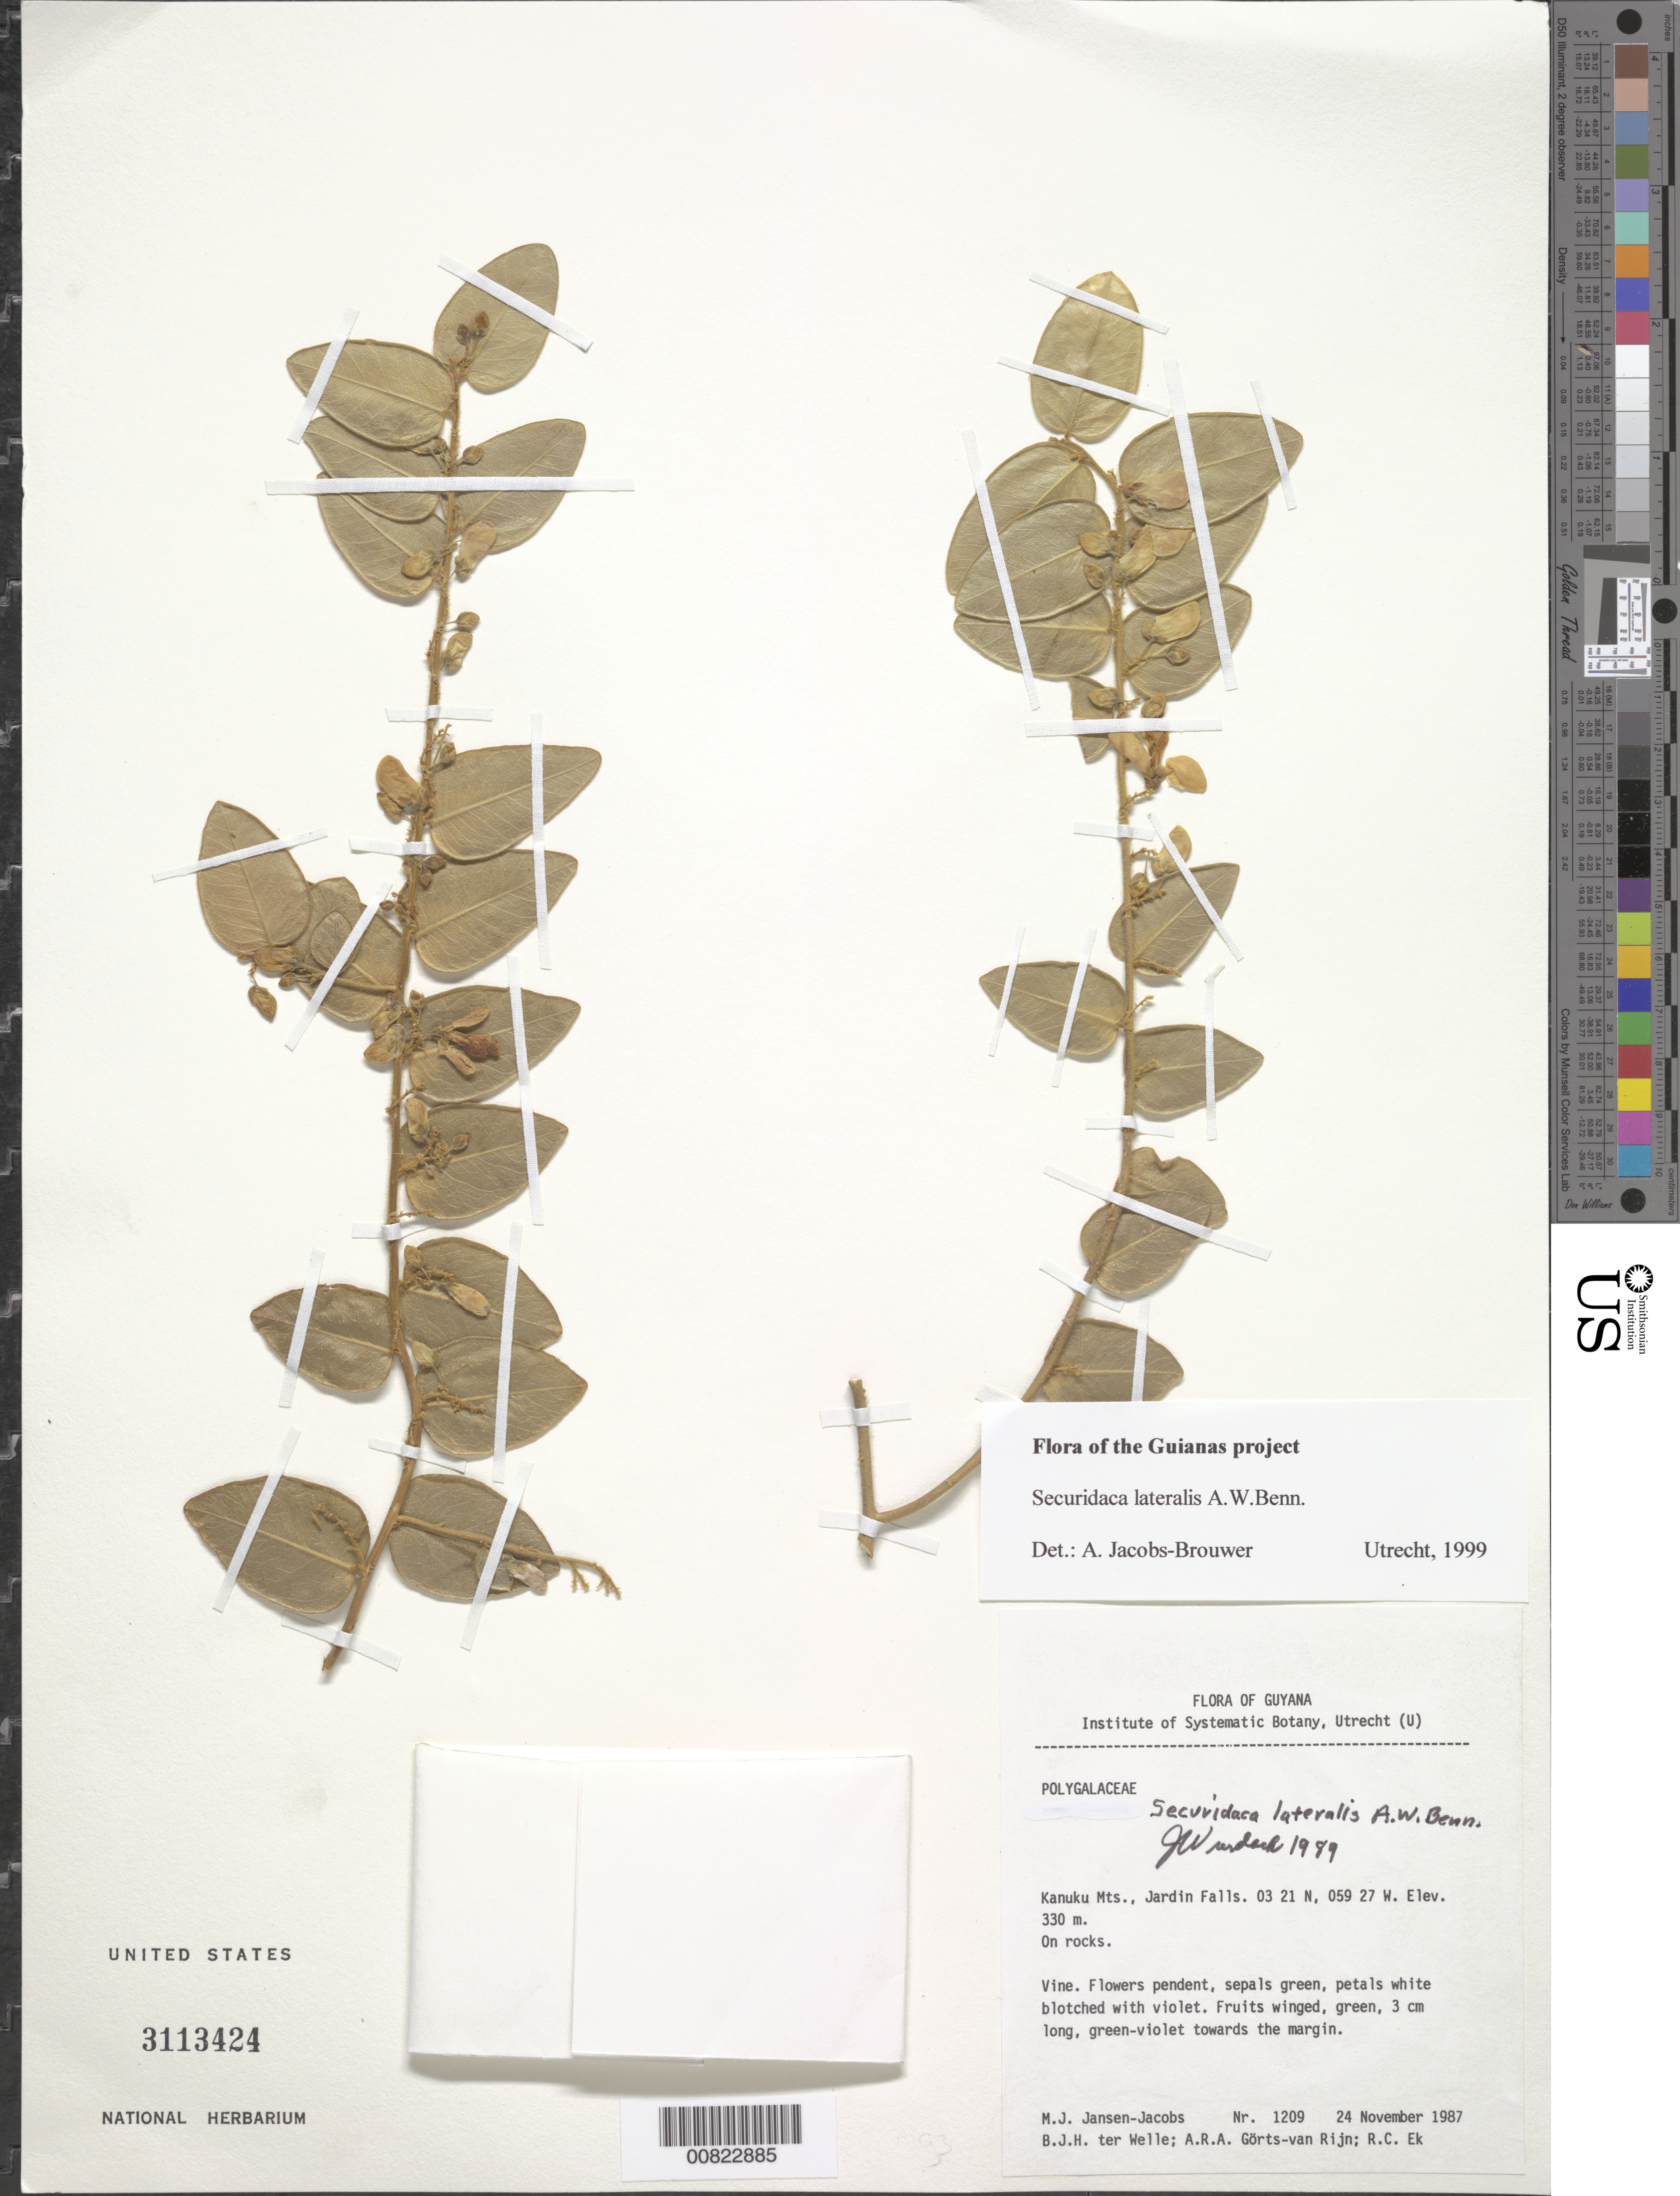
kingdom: Plantae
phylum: Tracheophyta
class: Magnoliopsida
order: Fabales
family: Polygalaceae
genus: Securidaca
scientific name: Securidaca lateralis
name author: A.W. Benn. in Mart.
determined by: Jacobs-Brouwer, A.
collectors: M. J. Jansen-Jacobs, B. Welle, A. .R. A. Görts-van Rijn & R. C. Ek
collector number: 1209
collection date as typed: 24-Nov-87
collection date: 1987-11-24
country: Guyana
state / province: U. Takutu-U. Essequibo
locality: Kanuku Mts., Jardin Falls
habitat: On rocks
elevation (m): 330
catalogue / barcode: US 3113424